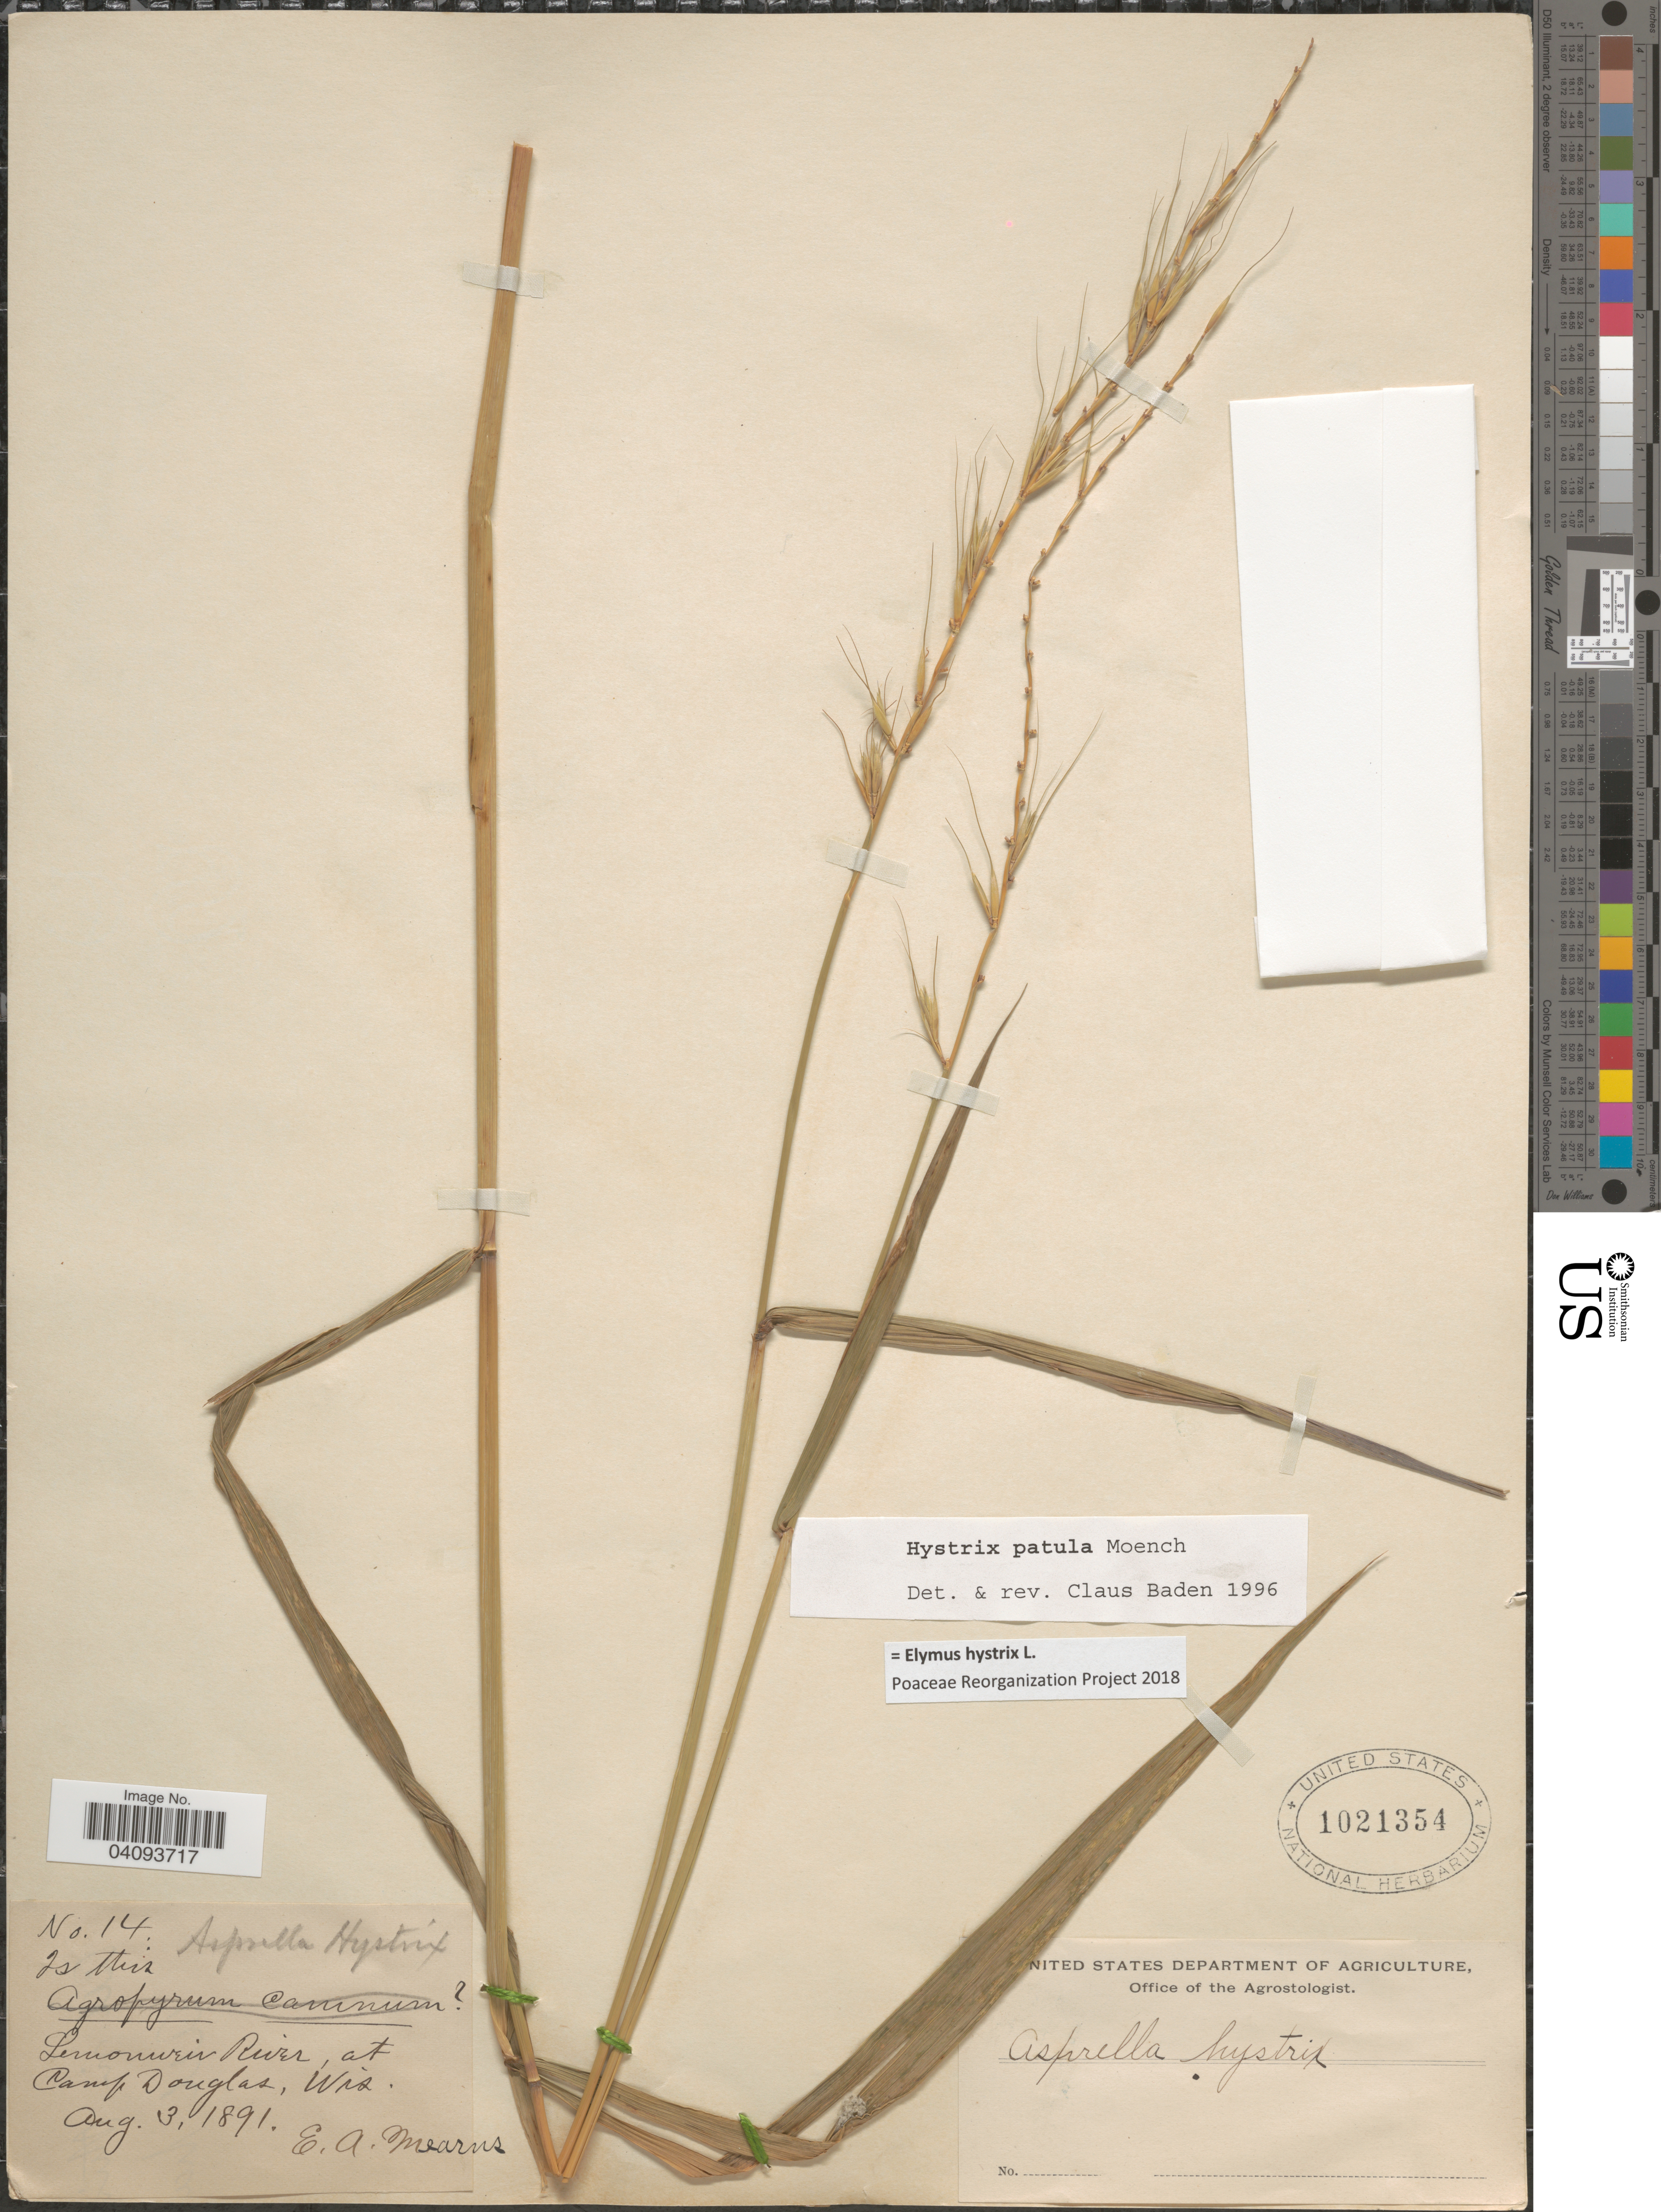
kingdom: Plantae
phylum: Tracheophyta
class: Liliopsida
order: Poales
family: Poaceae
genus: Elymus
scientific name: Elymus hystrix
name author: L.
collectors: E. A. Mearns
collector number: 14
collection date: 1891-08-03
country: United States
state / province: Wisconsin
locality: Lemonweir River, at Camp Douglas.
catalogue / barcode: US 1021354